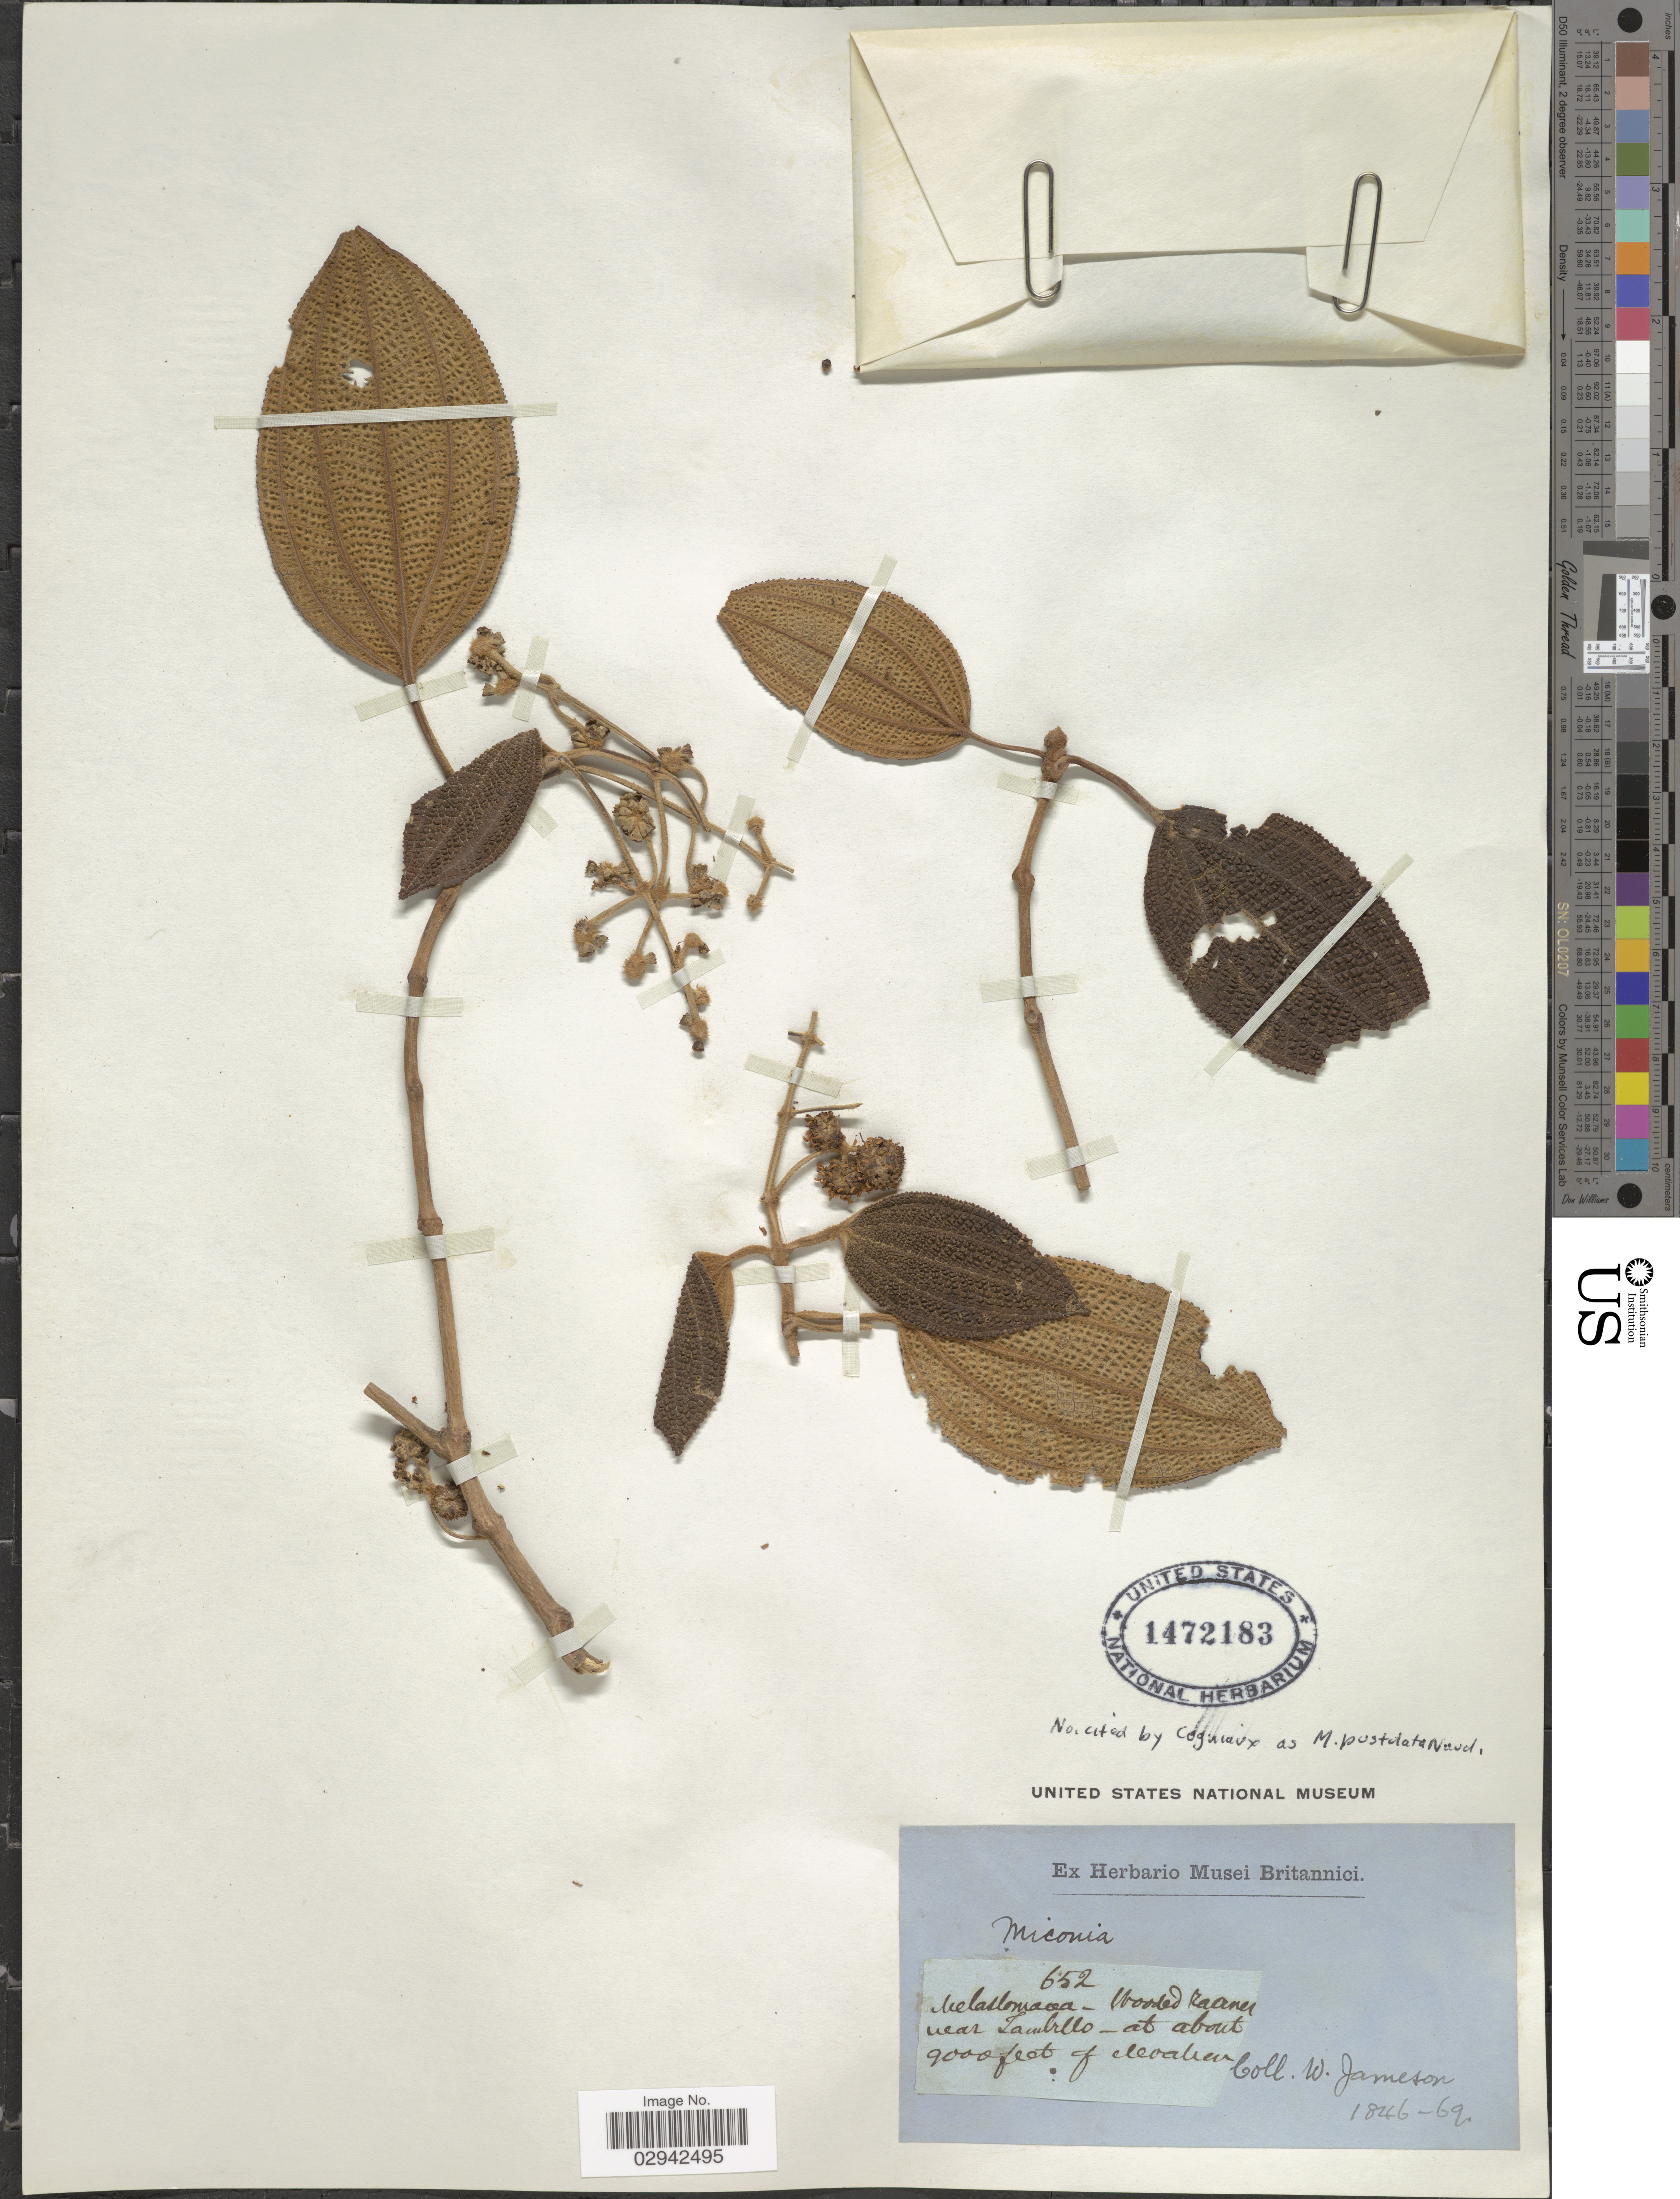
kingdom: Plantae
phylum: Tracheophyta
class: Magnoliopsida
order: Myrtales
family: Melastomataceae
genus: Miconia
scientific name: Miconia pustulata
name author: Naudin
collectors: W. Jameson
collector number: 652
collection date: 1846/1869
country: Ecuador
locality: Near Tambillo.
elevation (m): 2743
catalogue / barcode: US 1472183